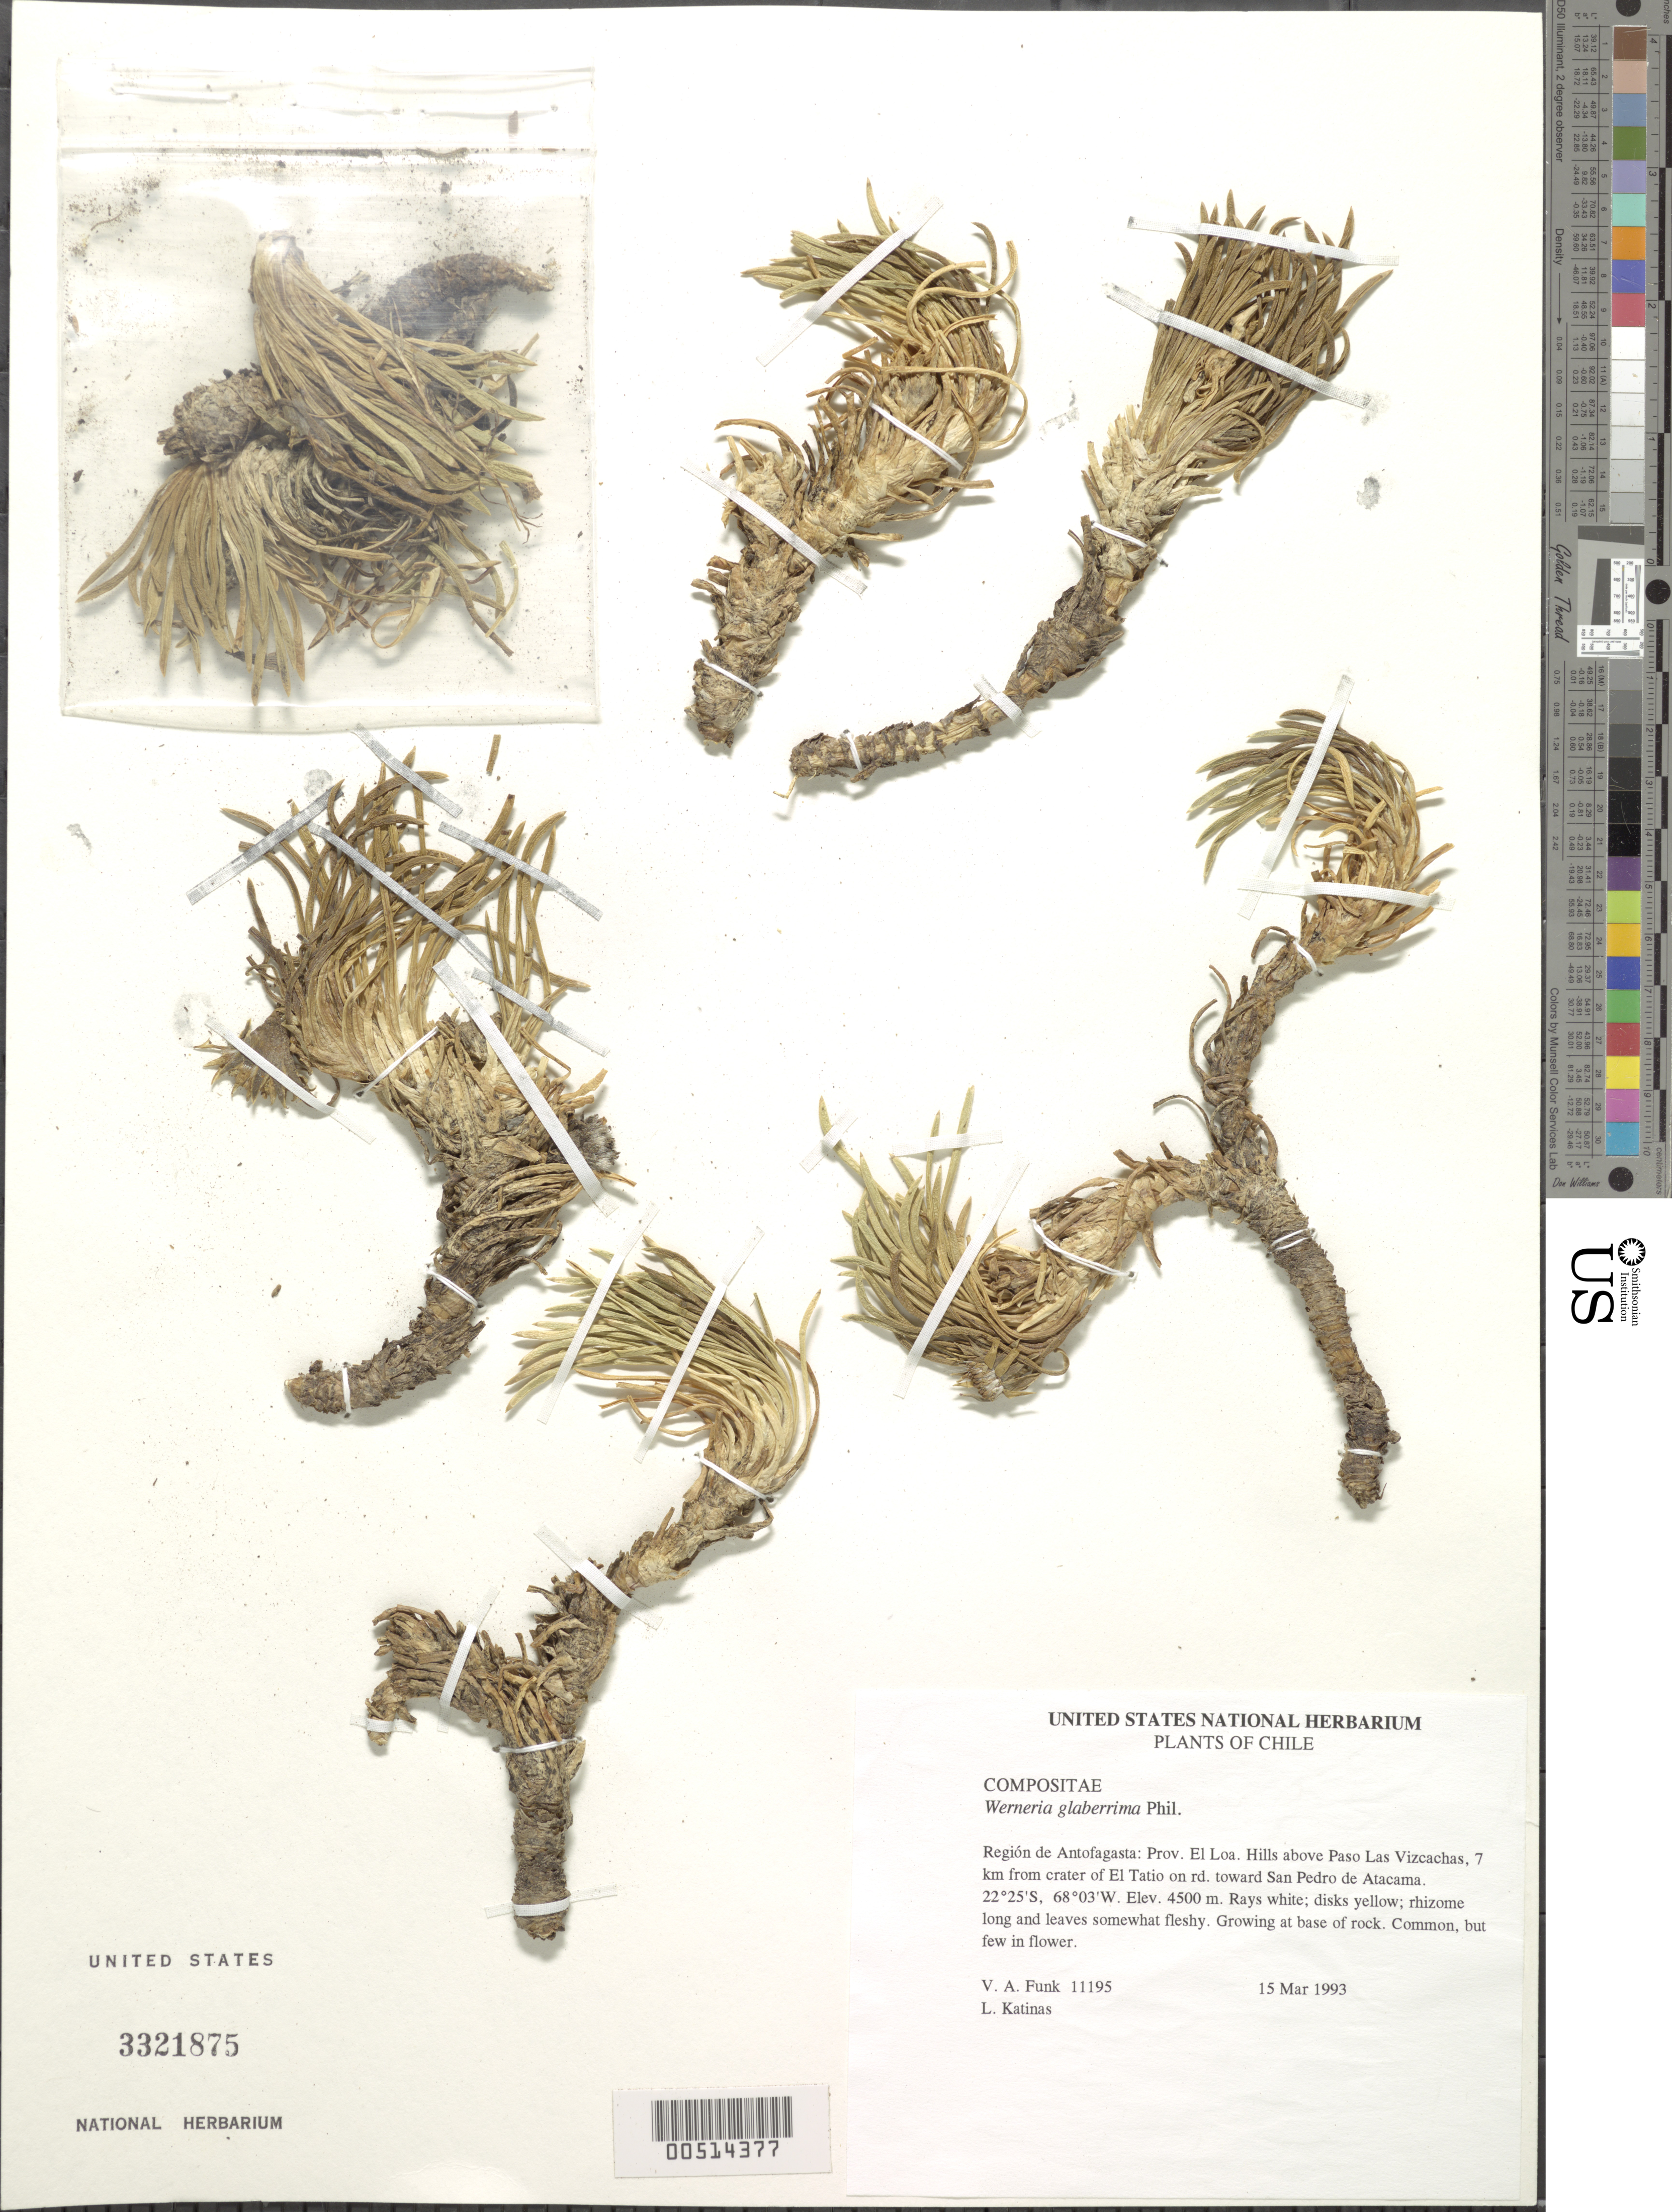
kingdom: Plantae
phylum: Tracheophyta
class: Magnoliopsida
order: Asterales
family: Asteraceae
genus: Werneria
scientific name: Werneria glaberrima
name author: Phil.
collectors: V. Funk & L. Katinas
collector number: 11195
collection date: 1993-03-15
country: Chile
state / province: Antofagasta (II)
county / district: El Loa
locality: Paso Las Vizcachas, above, 7 km from the crater of El Tatio on rd. toward San Pedro de Atacama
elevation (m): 4500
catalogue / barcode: US 3321875